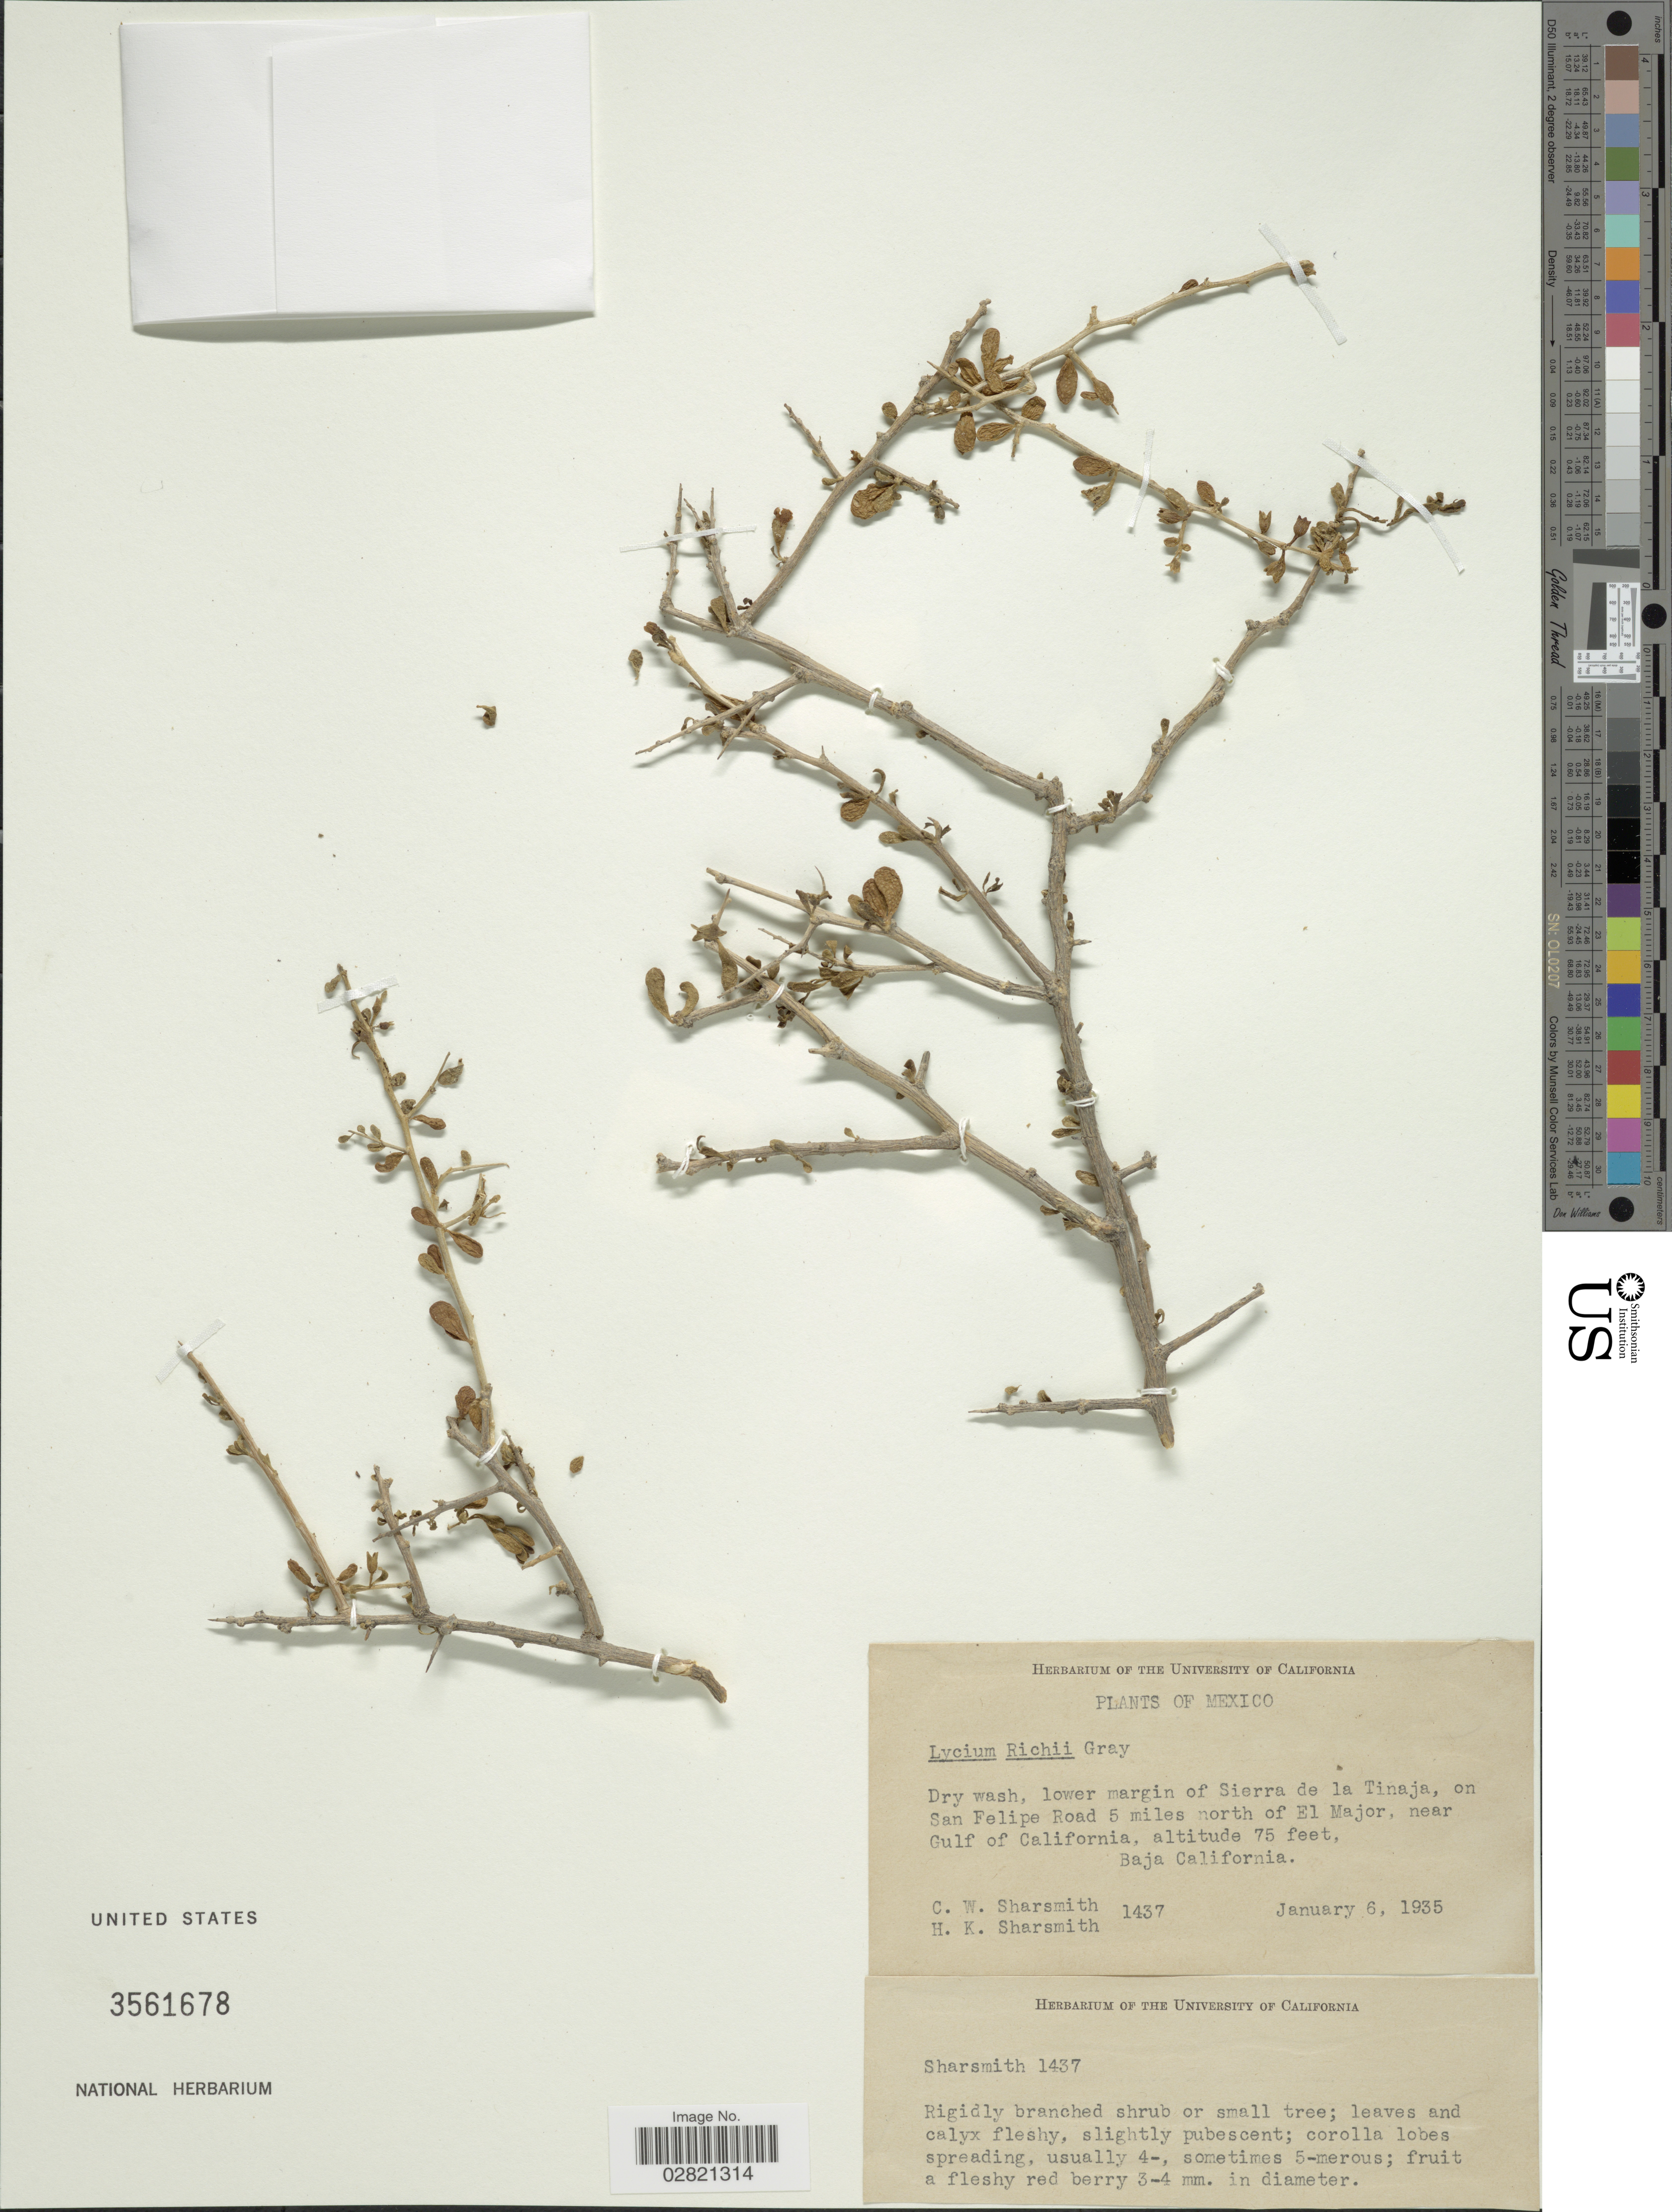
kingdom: Plantae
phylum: Tracheophyta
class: Magnoliopsida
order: Solanales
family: Solanaceae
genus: Lycium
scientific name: Lycium richii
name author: A. Gray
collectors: C. Sharsmith & H. Sharsmith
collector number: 1437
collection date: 1935-01-06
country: Mexico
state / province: Baja California Norte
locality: Lower margin of Sierra de la Tinaja, on San Felipe Road 5 miles north of El Major, near Gulf of California.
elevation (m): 23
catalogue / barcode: US 3561678